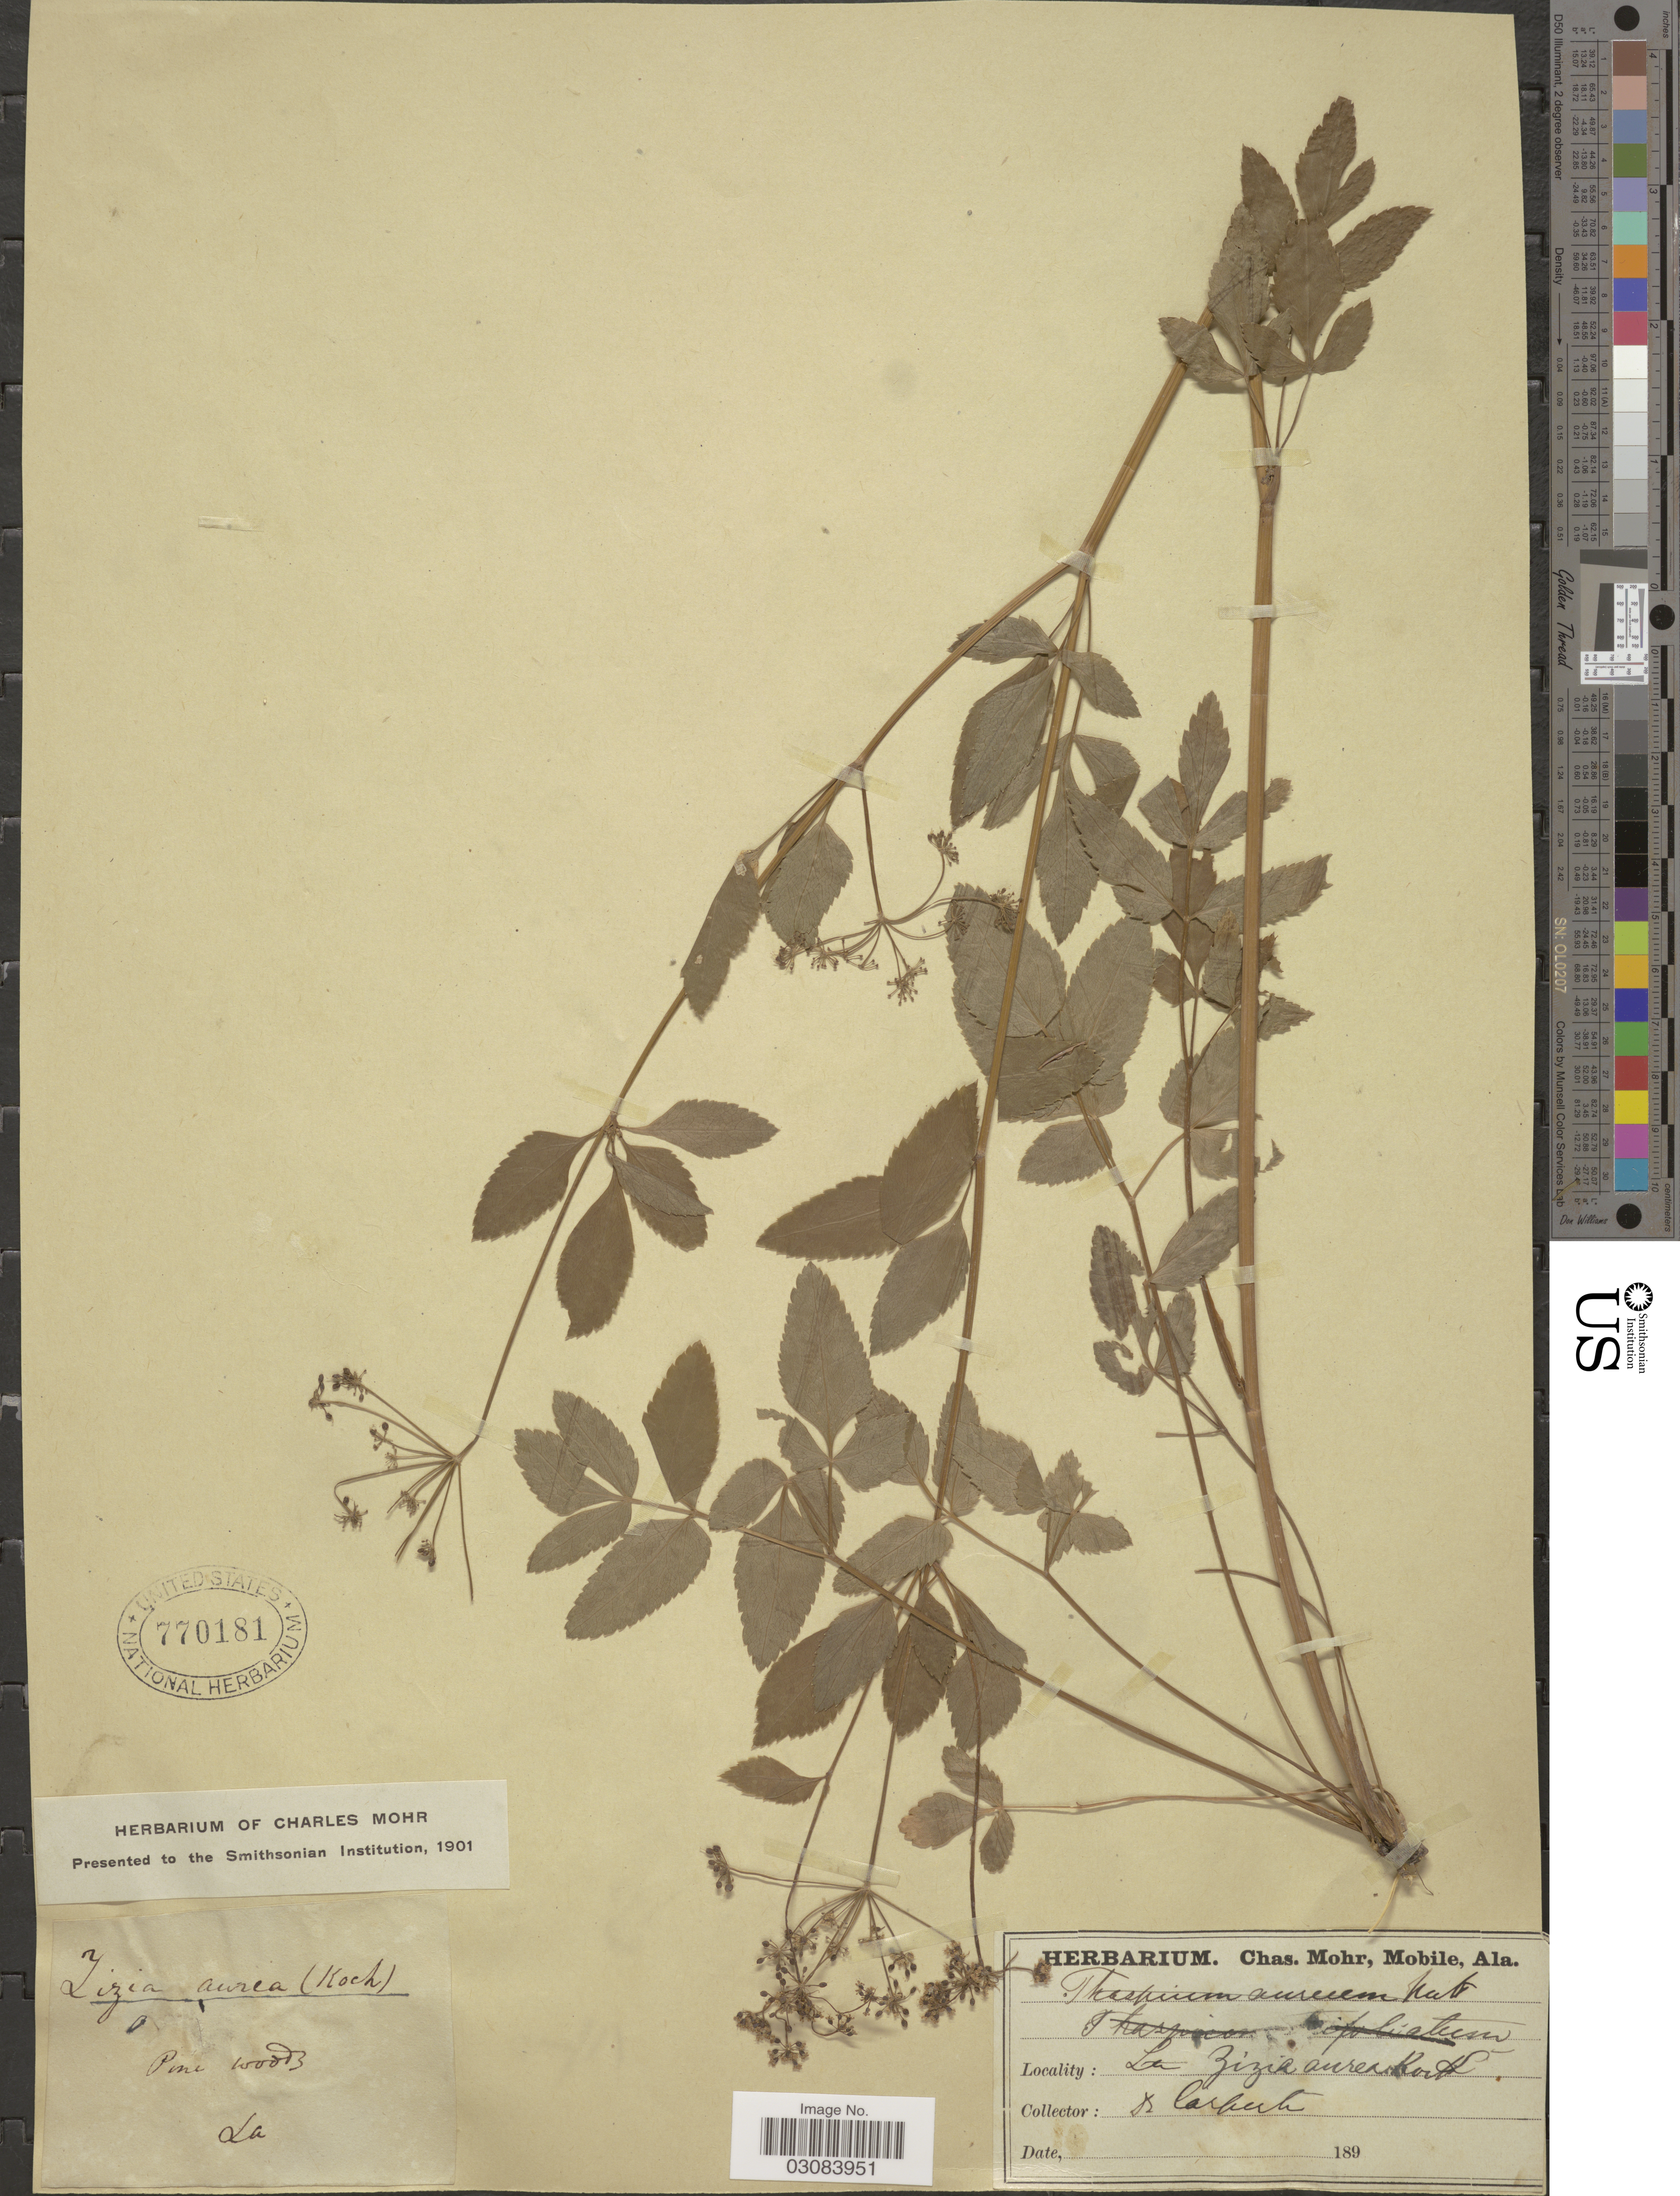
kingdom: Plantae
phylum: Tracheophyta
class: Magnoliopsida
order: Apiales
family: Apiaceae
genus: Zizia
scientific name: Zizia aurea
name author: (L.) Koch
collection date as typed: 189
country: United States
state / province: Louisiana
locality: La. Zizia aurea Hort.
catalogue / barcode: US 770181